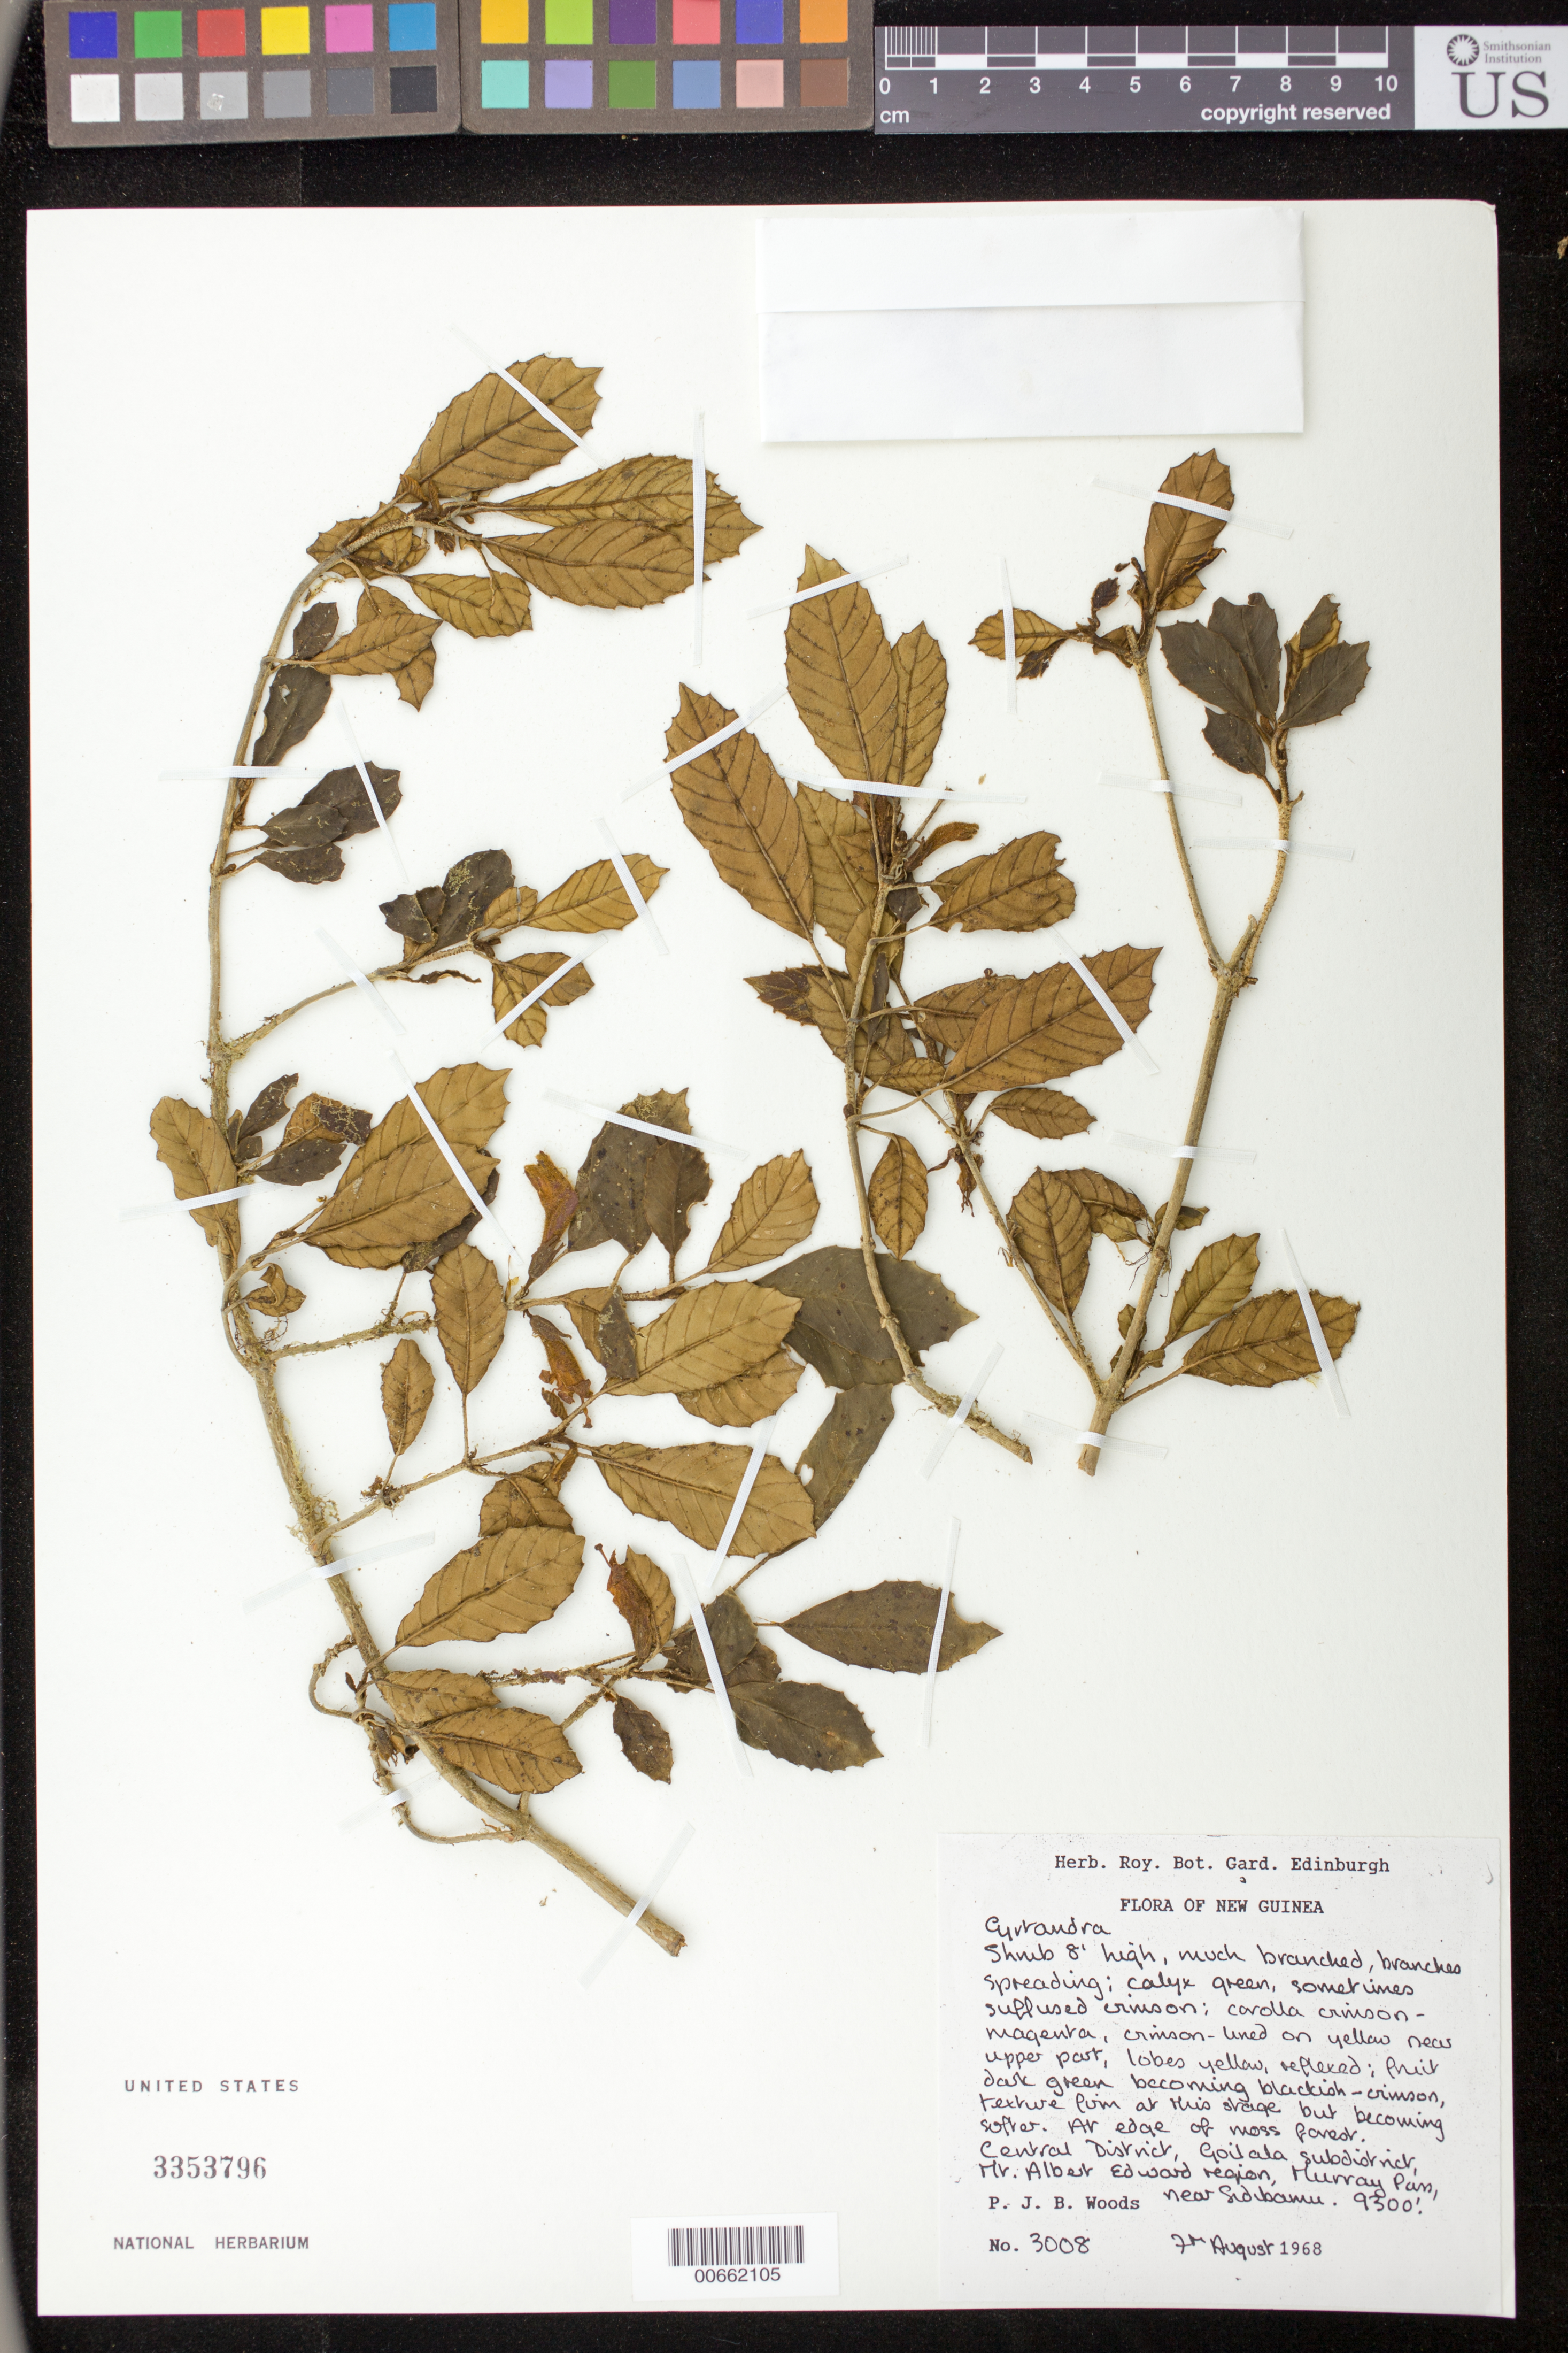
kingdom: Plantae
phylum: Tracheophyta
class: Magnoliopsida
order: Lamiales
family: Gesneriaceae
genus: Cyrtandra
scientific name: Cyrtandra sp.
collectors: P. Woods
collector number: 3008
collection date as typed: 07 Aug 1968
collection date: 1968-08-07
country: Papua New Guinea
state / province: Central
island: New Guinea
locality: Central District, Goilala subdistrict, Mt. Albert Edward region, Murray Pass, near Sidibamu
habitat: At edge of moss forest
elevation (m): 2835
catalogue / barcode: US 3353796